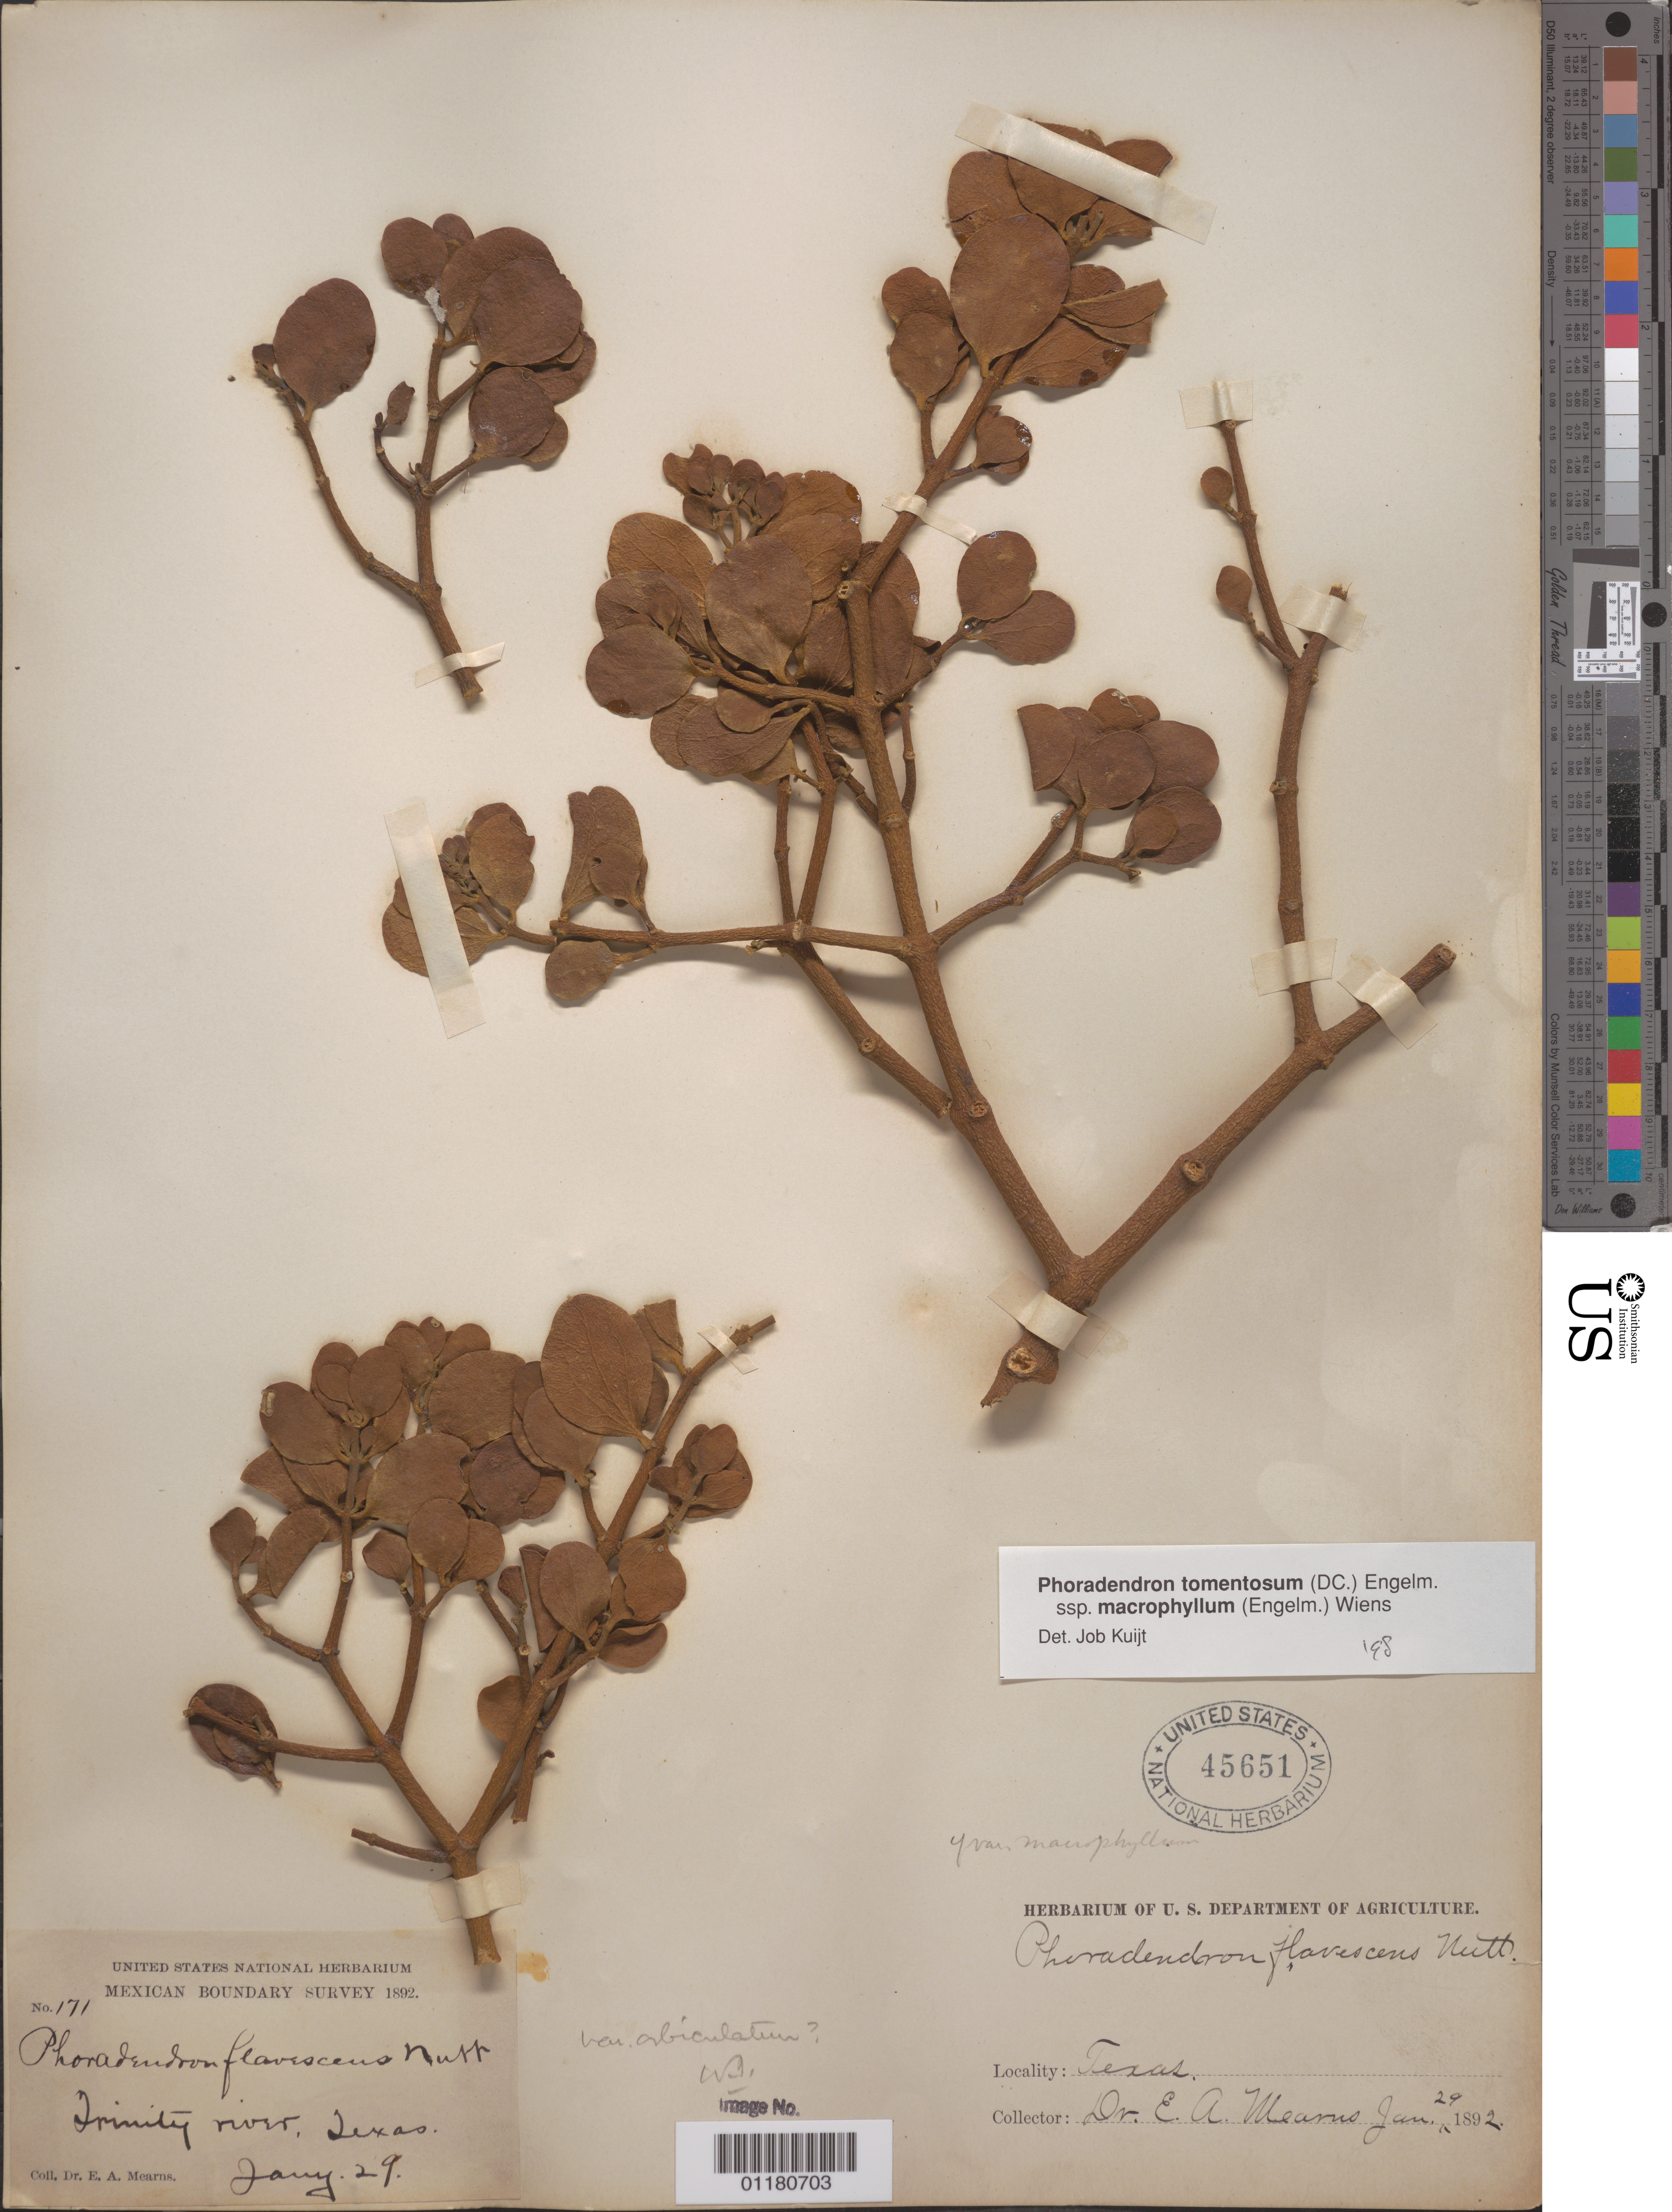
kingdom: Plantae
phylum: Tracheophyta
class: Magnoliopsida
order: Santalales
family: Viscaceae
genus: Phoradendron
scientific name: Phoradendron tomentosum subsp. macrophyllum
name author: DC.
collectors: E. A. Mearns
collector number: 171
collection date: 1892-01-29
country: United States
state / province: Texas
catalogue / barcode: US 45651